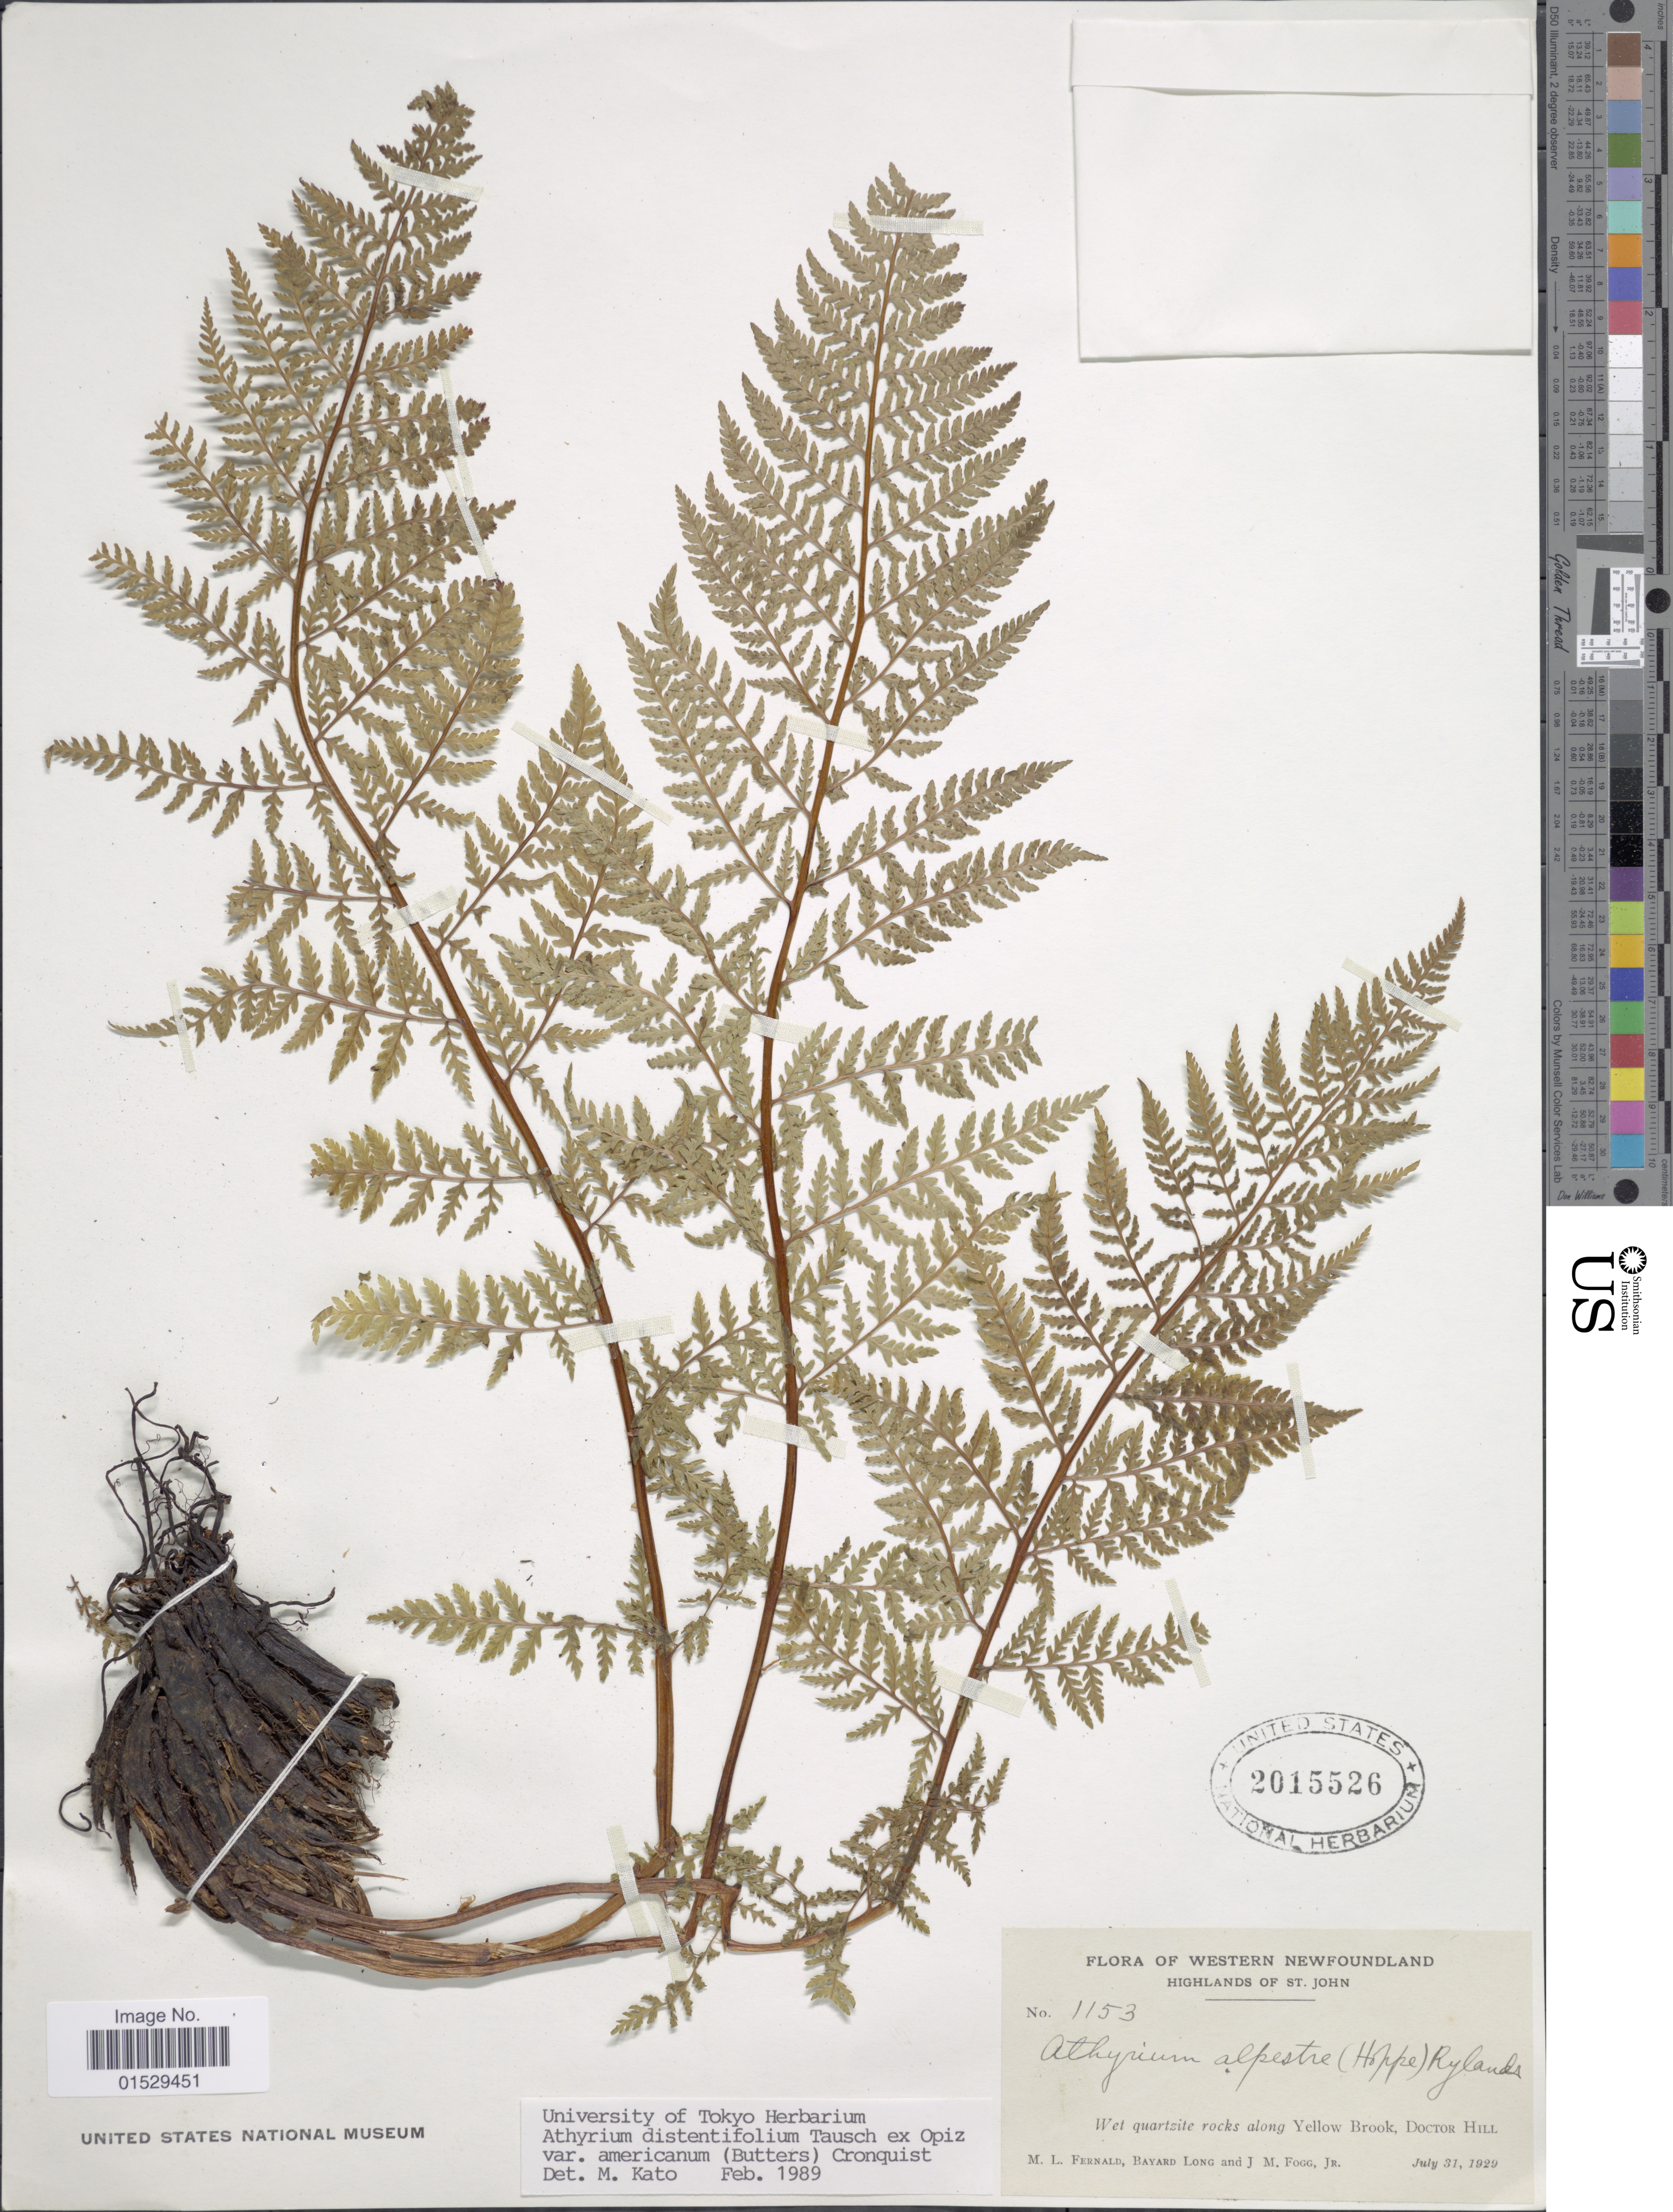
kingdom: Plantae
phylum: Tracheophyta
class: Polypodiopsida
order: Polypodiales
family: Athyriaceae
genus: Athyrium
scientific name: Athyrium distentifolilum subsp. americanum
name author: (Butters) Hultén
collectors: M. L. Fernald, B. H. Long & J. Fogg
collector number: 1153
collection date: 1929-07-31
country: Canada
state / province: Newfoundland and Labrador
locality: Western Newfoundland, Highlands of St. John, wet quartzite rocks along Yellow Brook, Doctor Hill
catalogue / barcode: US 2015526